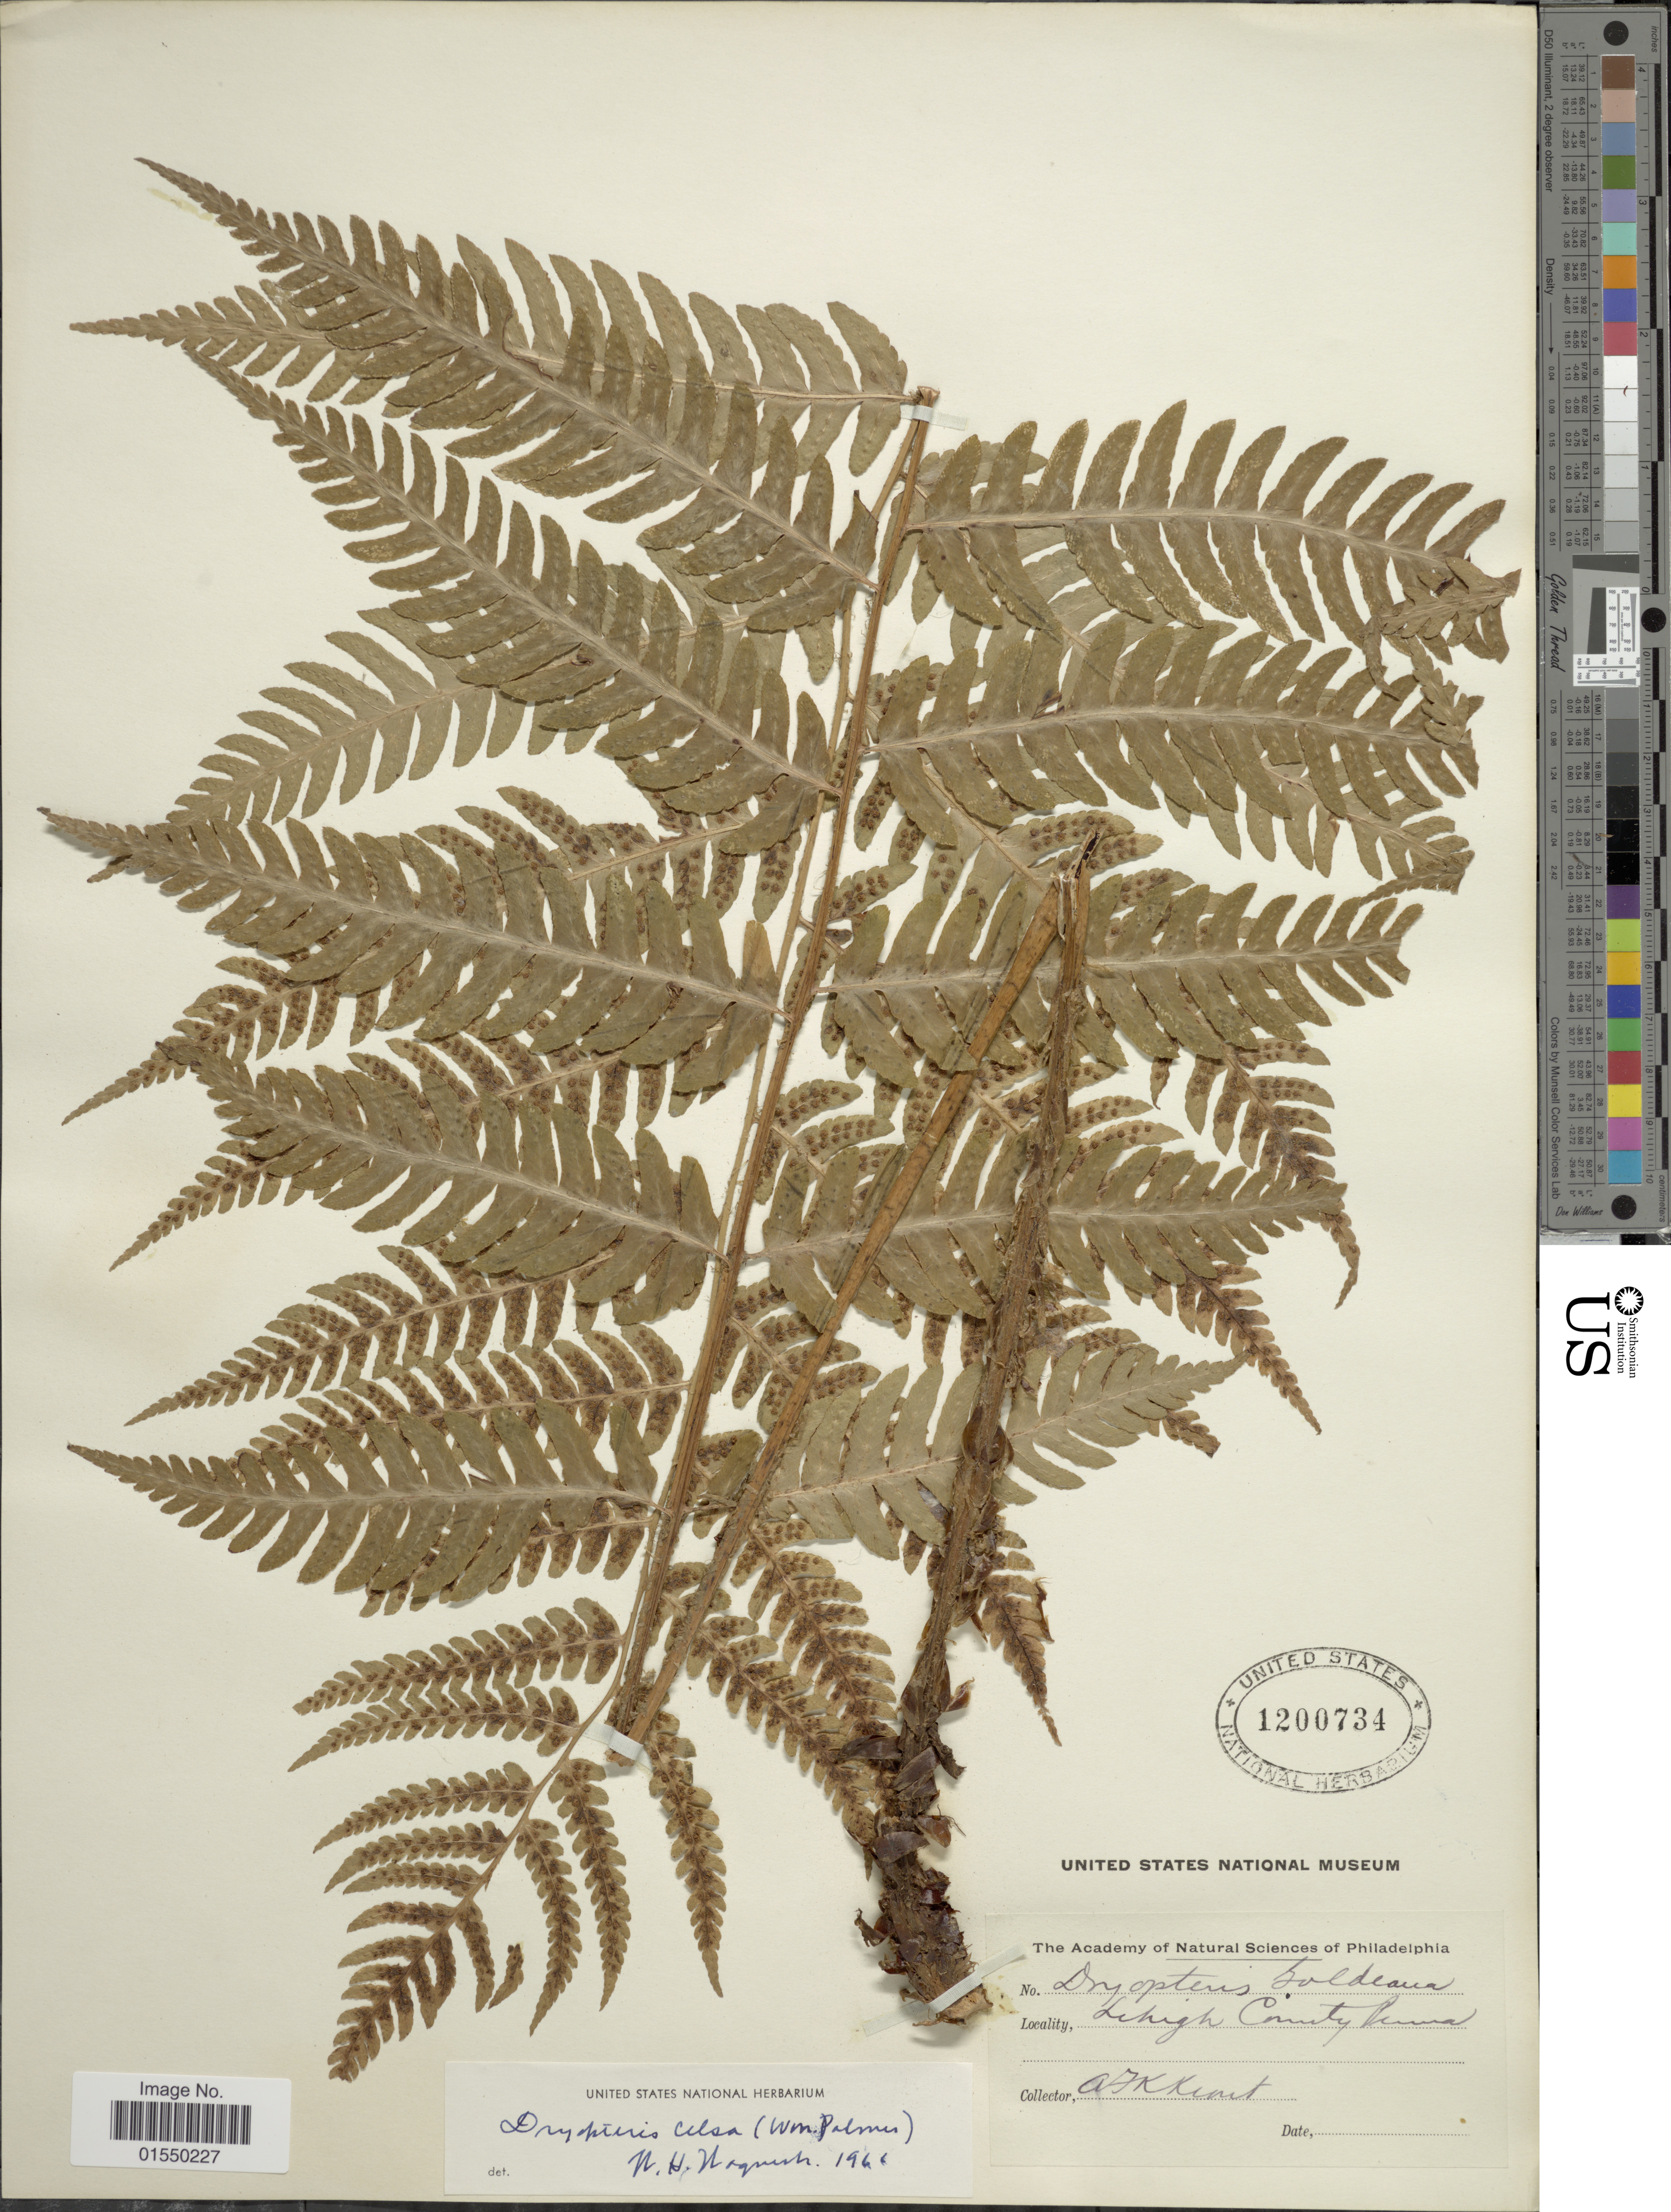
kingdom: Plantae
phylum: Tracheophyta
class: Polypodiopsida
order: Polypodiales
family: Dryopteridaceae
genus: Dryopteris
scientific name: Dryopteris celsa (W. Palmer) Knowlt., W. Palmer & C.L. Pollard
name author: (W. Palmer) Knowlt. et al.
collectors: A. Kent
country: United States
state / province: Pennsylvania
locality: Lehigh County, Penna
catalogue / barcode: US 1200734